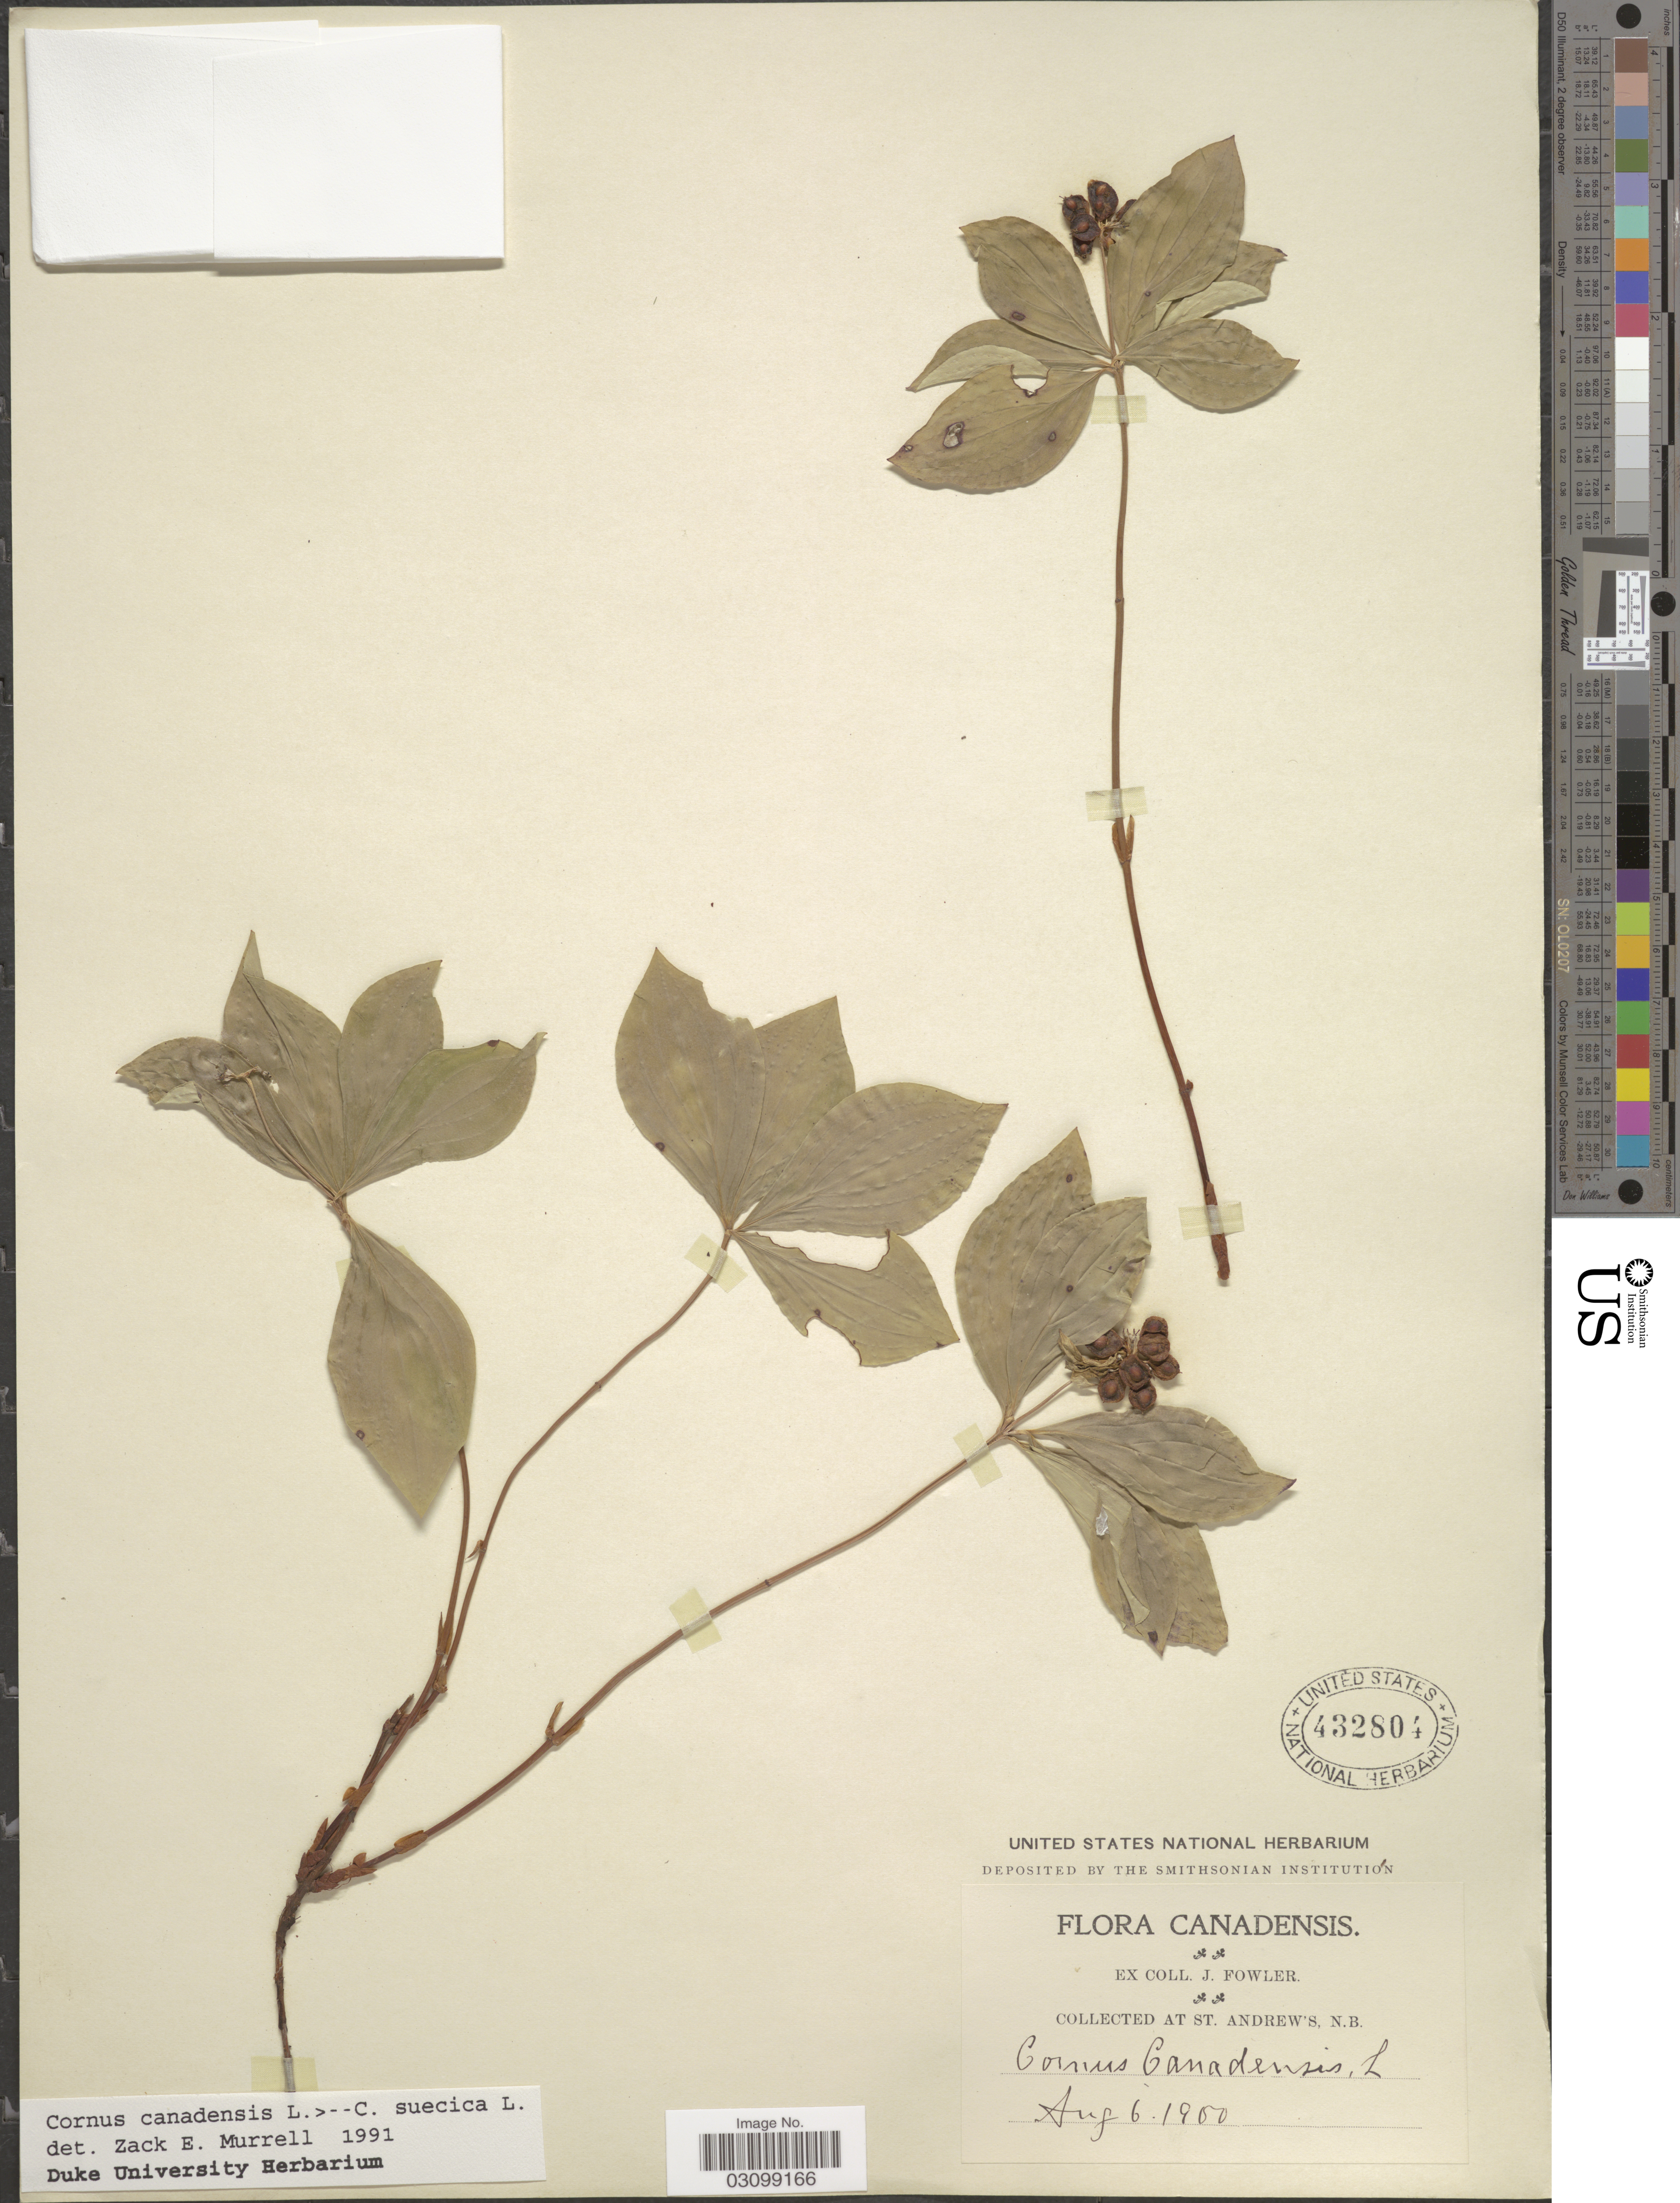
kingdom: Plantae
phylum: Tracheophyta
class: Magnoliopsida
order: Cornales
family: Cornaceae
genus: Cornus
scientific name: Cornus sp.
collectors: J. Fowler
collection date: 1900-08-06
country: Canada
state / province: New Brunswick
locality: At St. Andrew's.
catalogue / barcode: US 432804